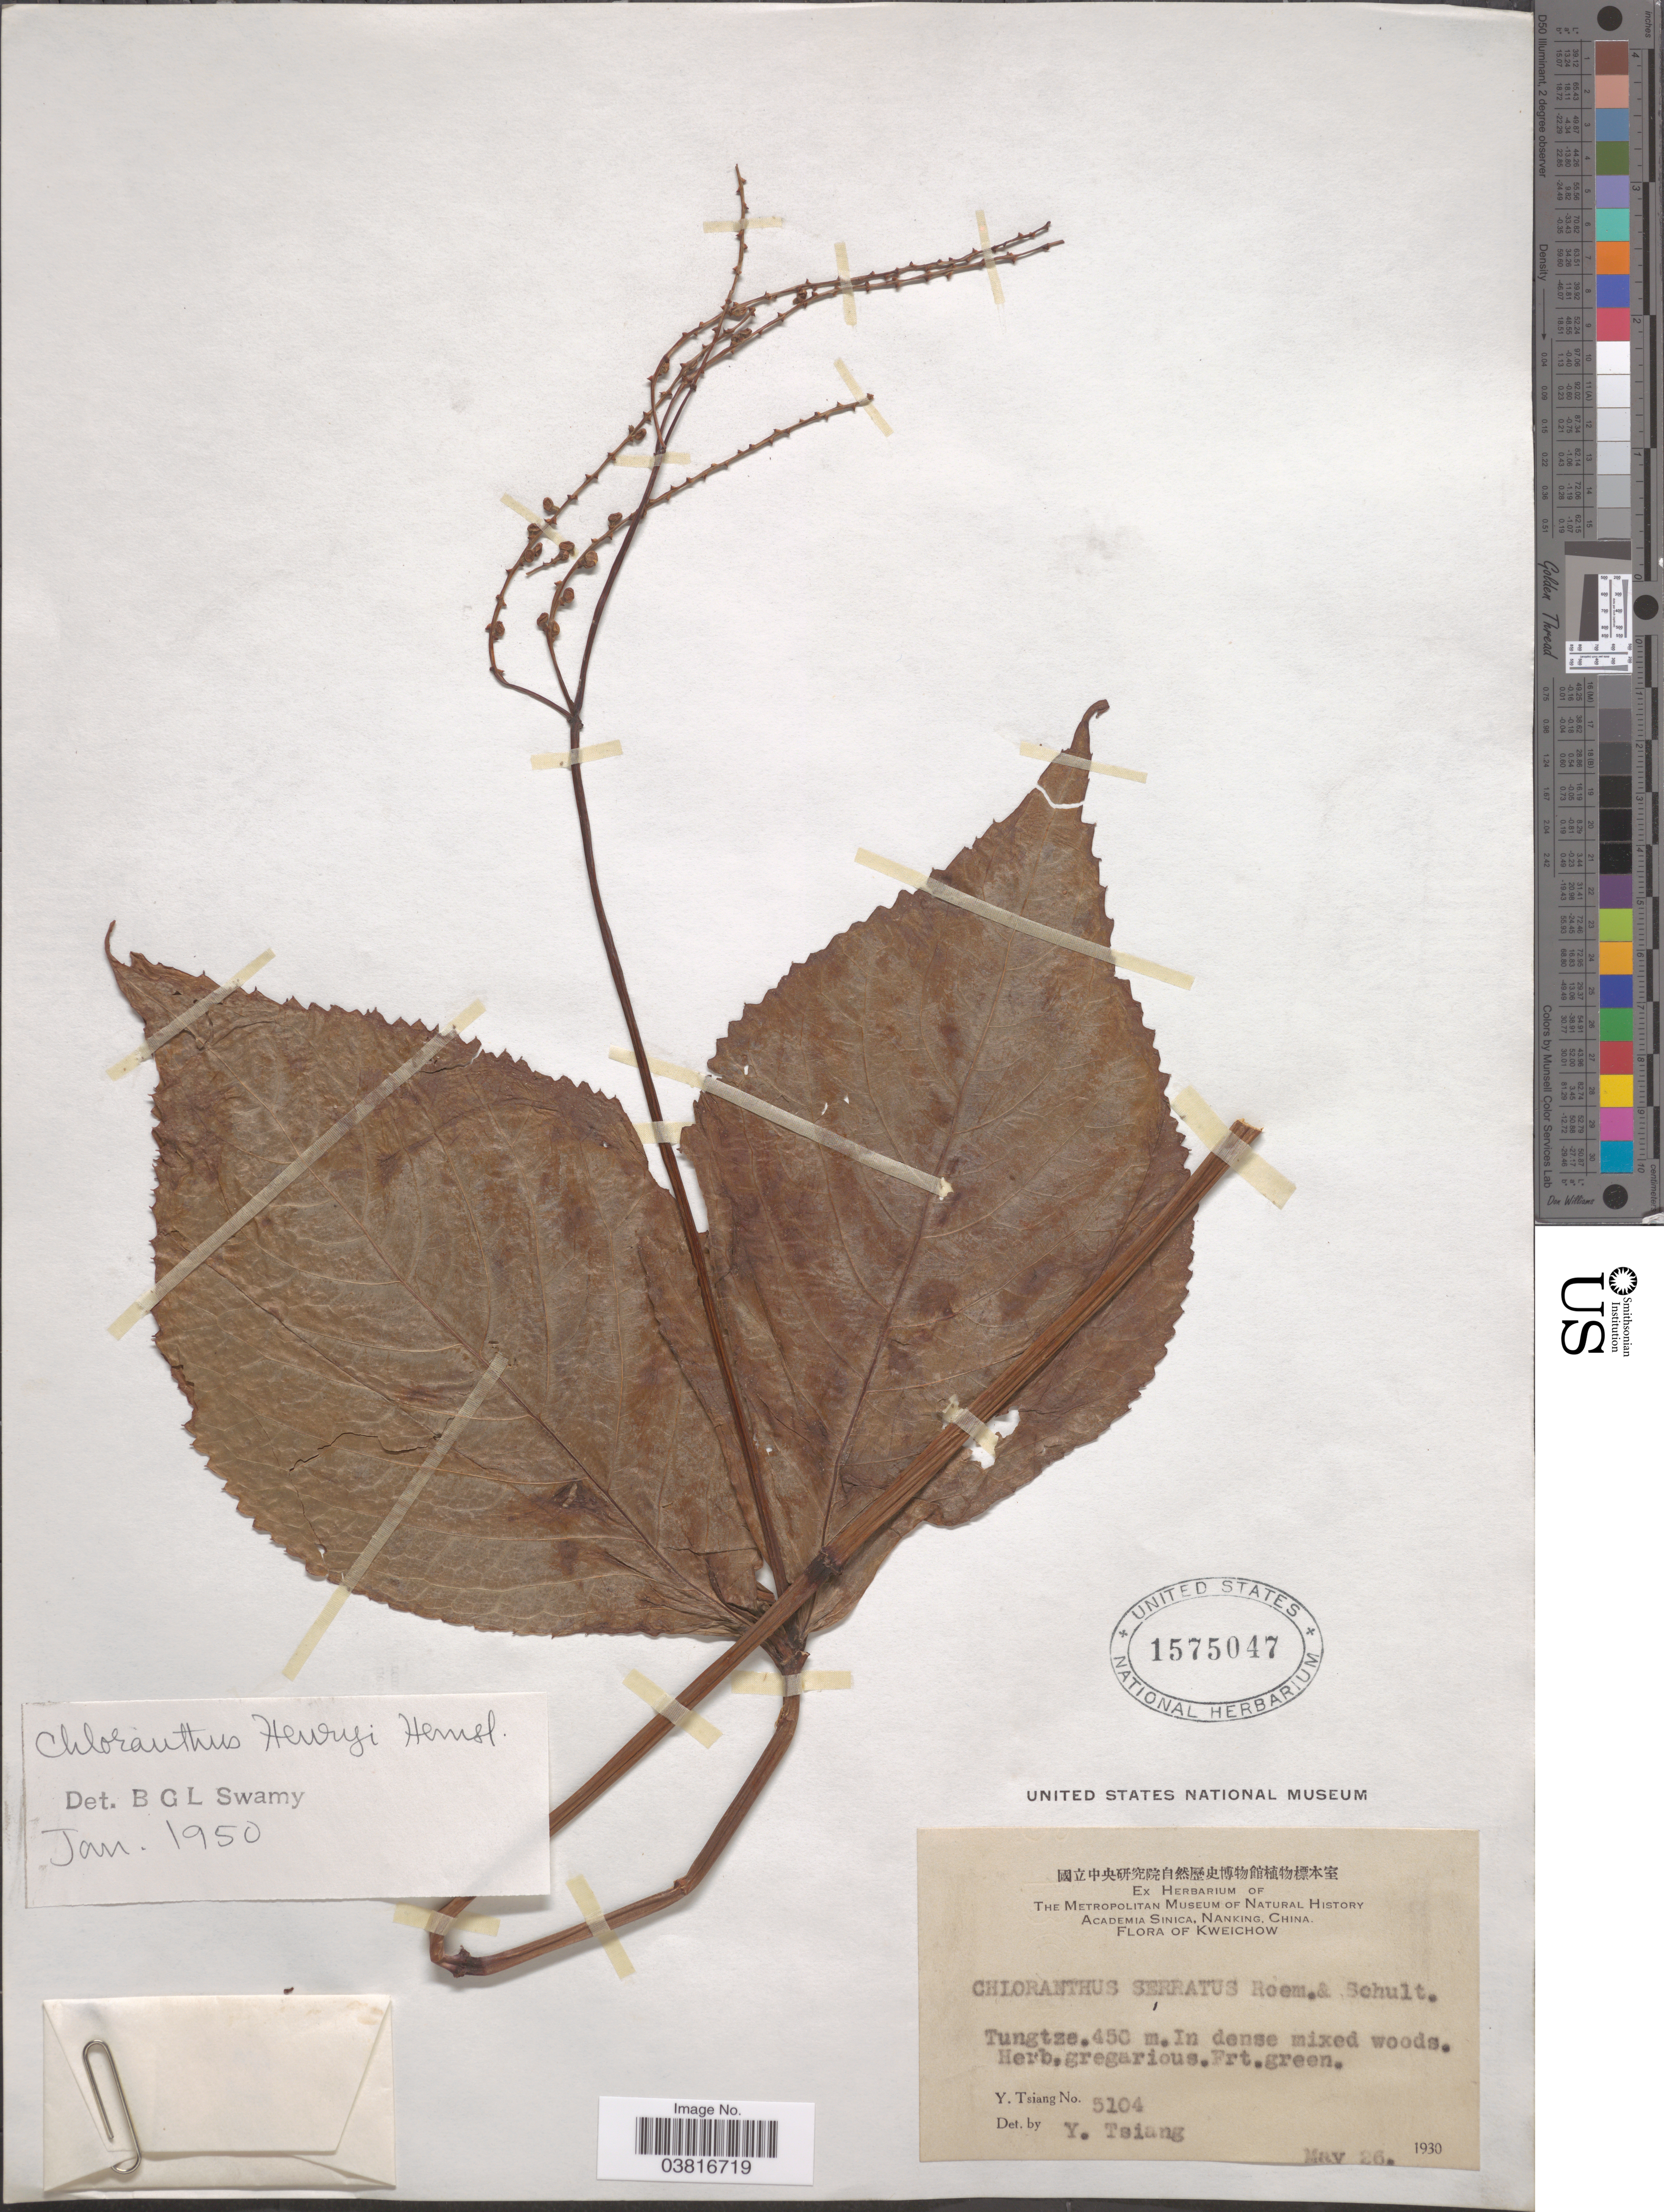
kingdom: Plantae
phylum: Tracheophyta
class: Magnoliopsida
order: Chloranthales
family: Chloranthaceae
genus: Chloranthus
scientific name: Chloranthus henryi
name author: Hemsl.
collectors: Y. Tsiang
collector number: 5104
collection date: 1930-05-26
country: China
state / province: Guizhou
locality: Kweichow. Tungtze.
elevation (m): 450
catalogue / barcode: US 1575047